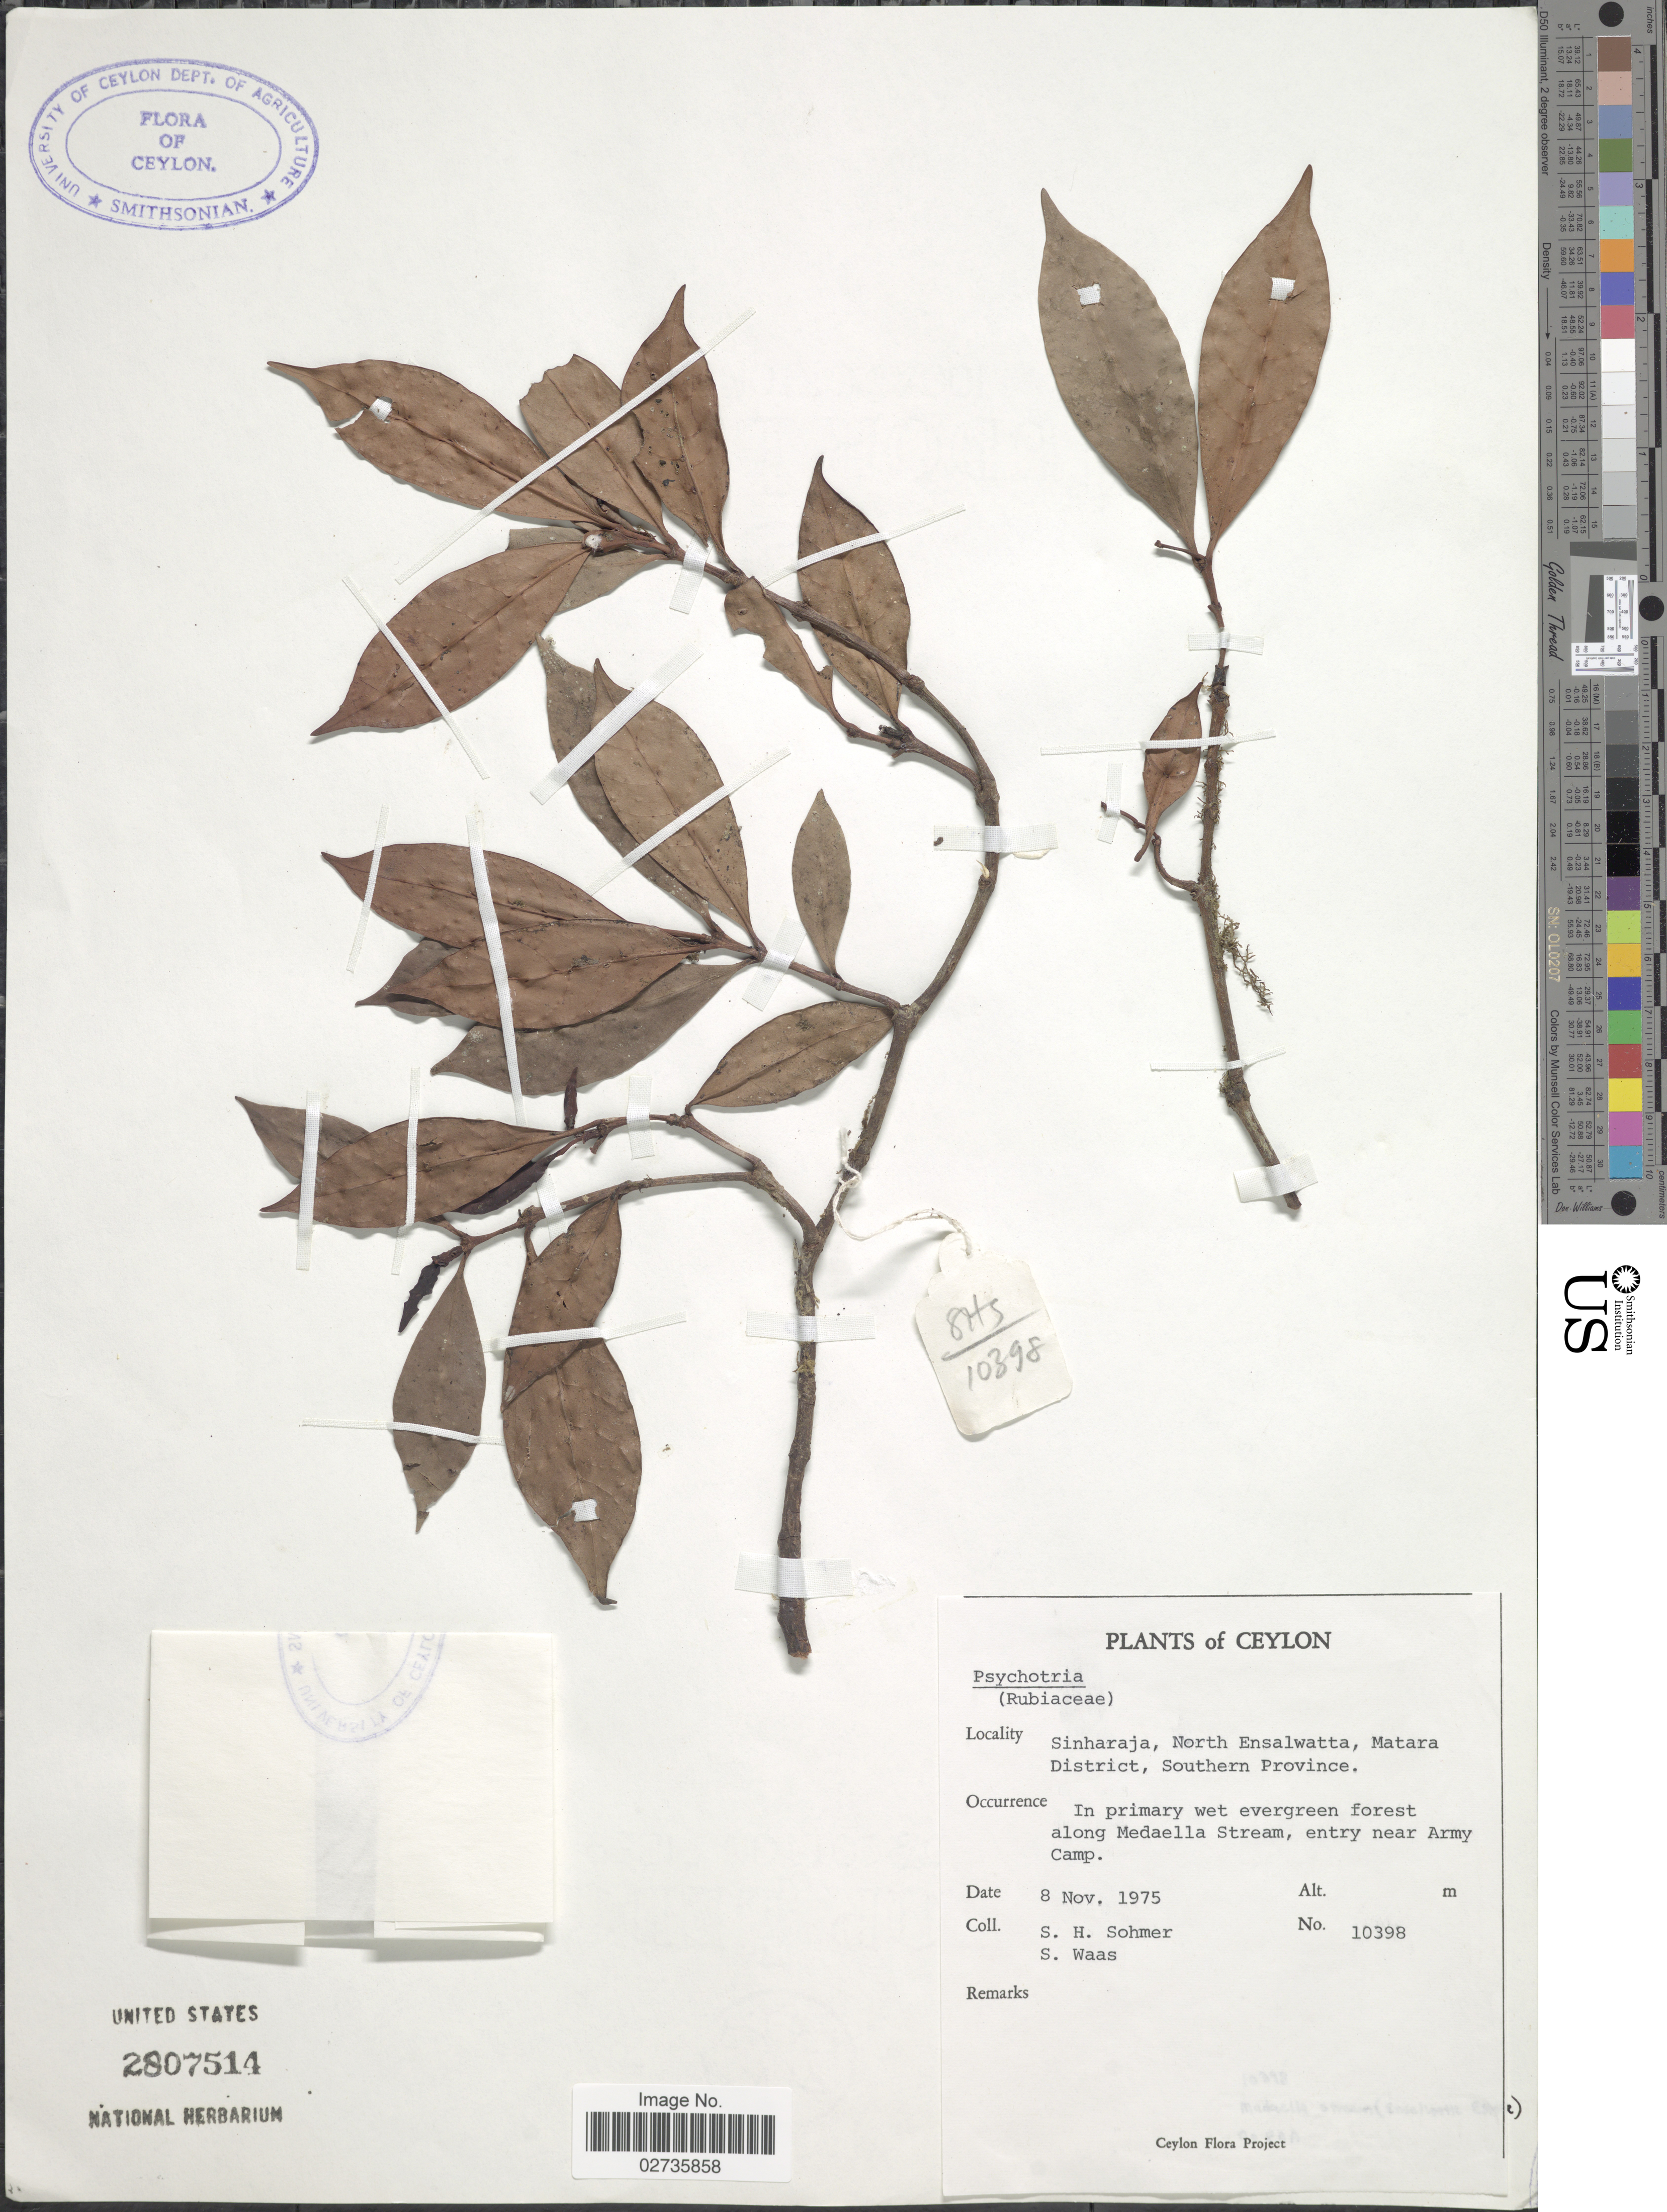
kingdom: Plantae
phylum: Tracheophyta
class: Magnoliopsida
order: Gentianales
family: Rubiaceae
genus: Psychotria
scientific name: Psychotria sp.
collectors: S. H. Sohmer & S. Waas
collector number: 10398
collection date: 1975-11-08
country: Sri Lanka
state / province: Southern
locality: Ceylon, Sinharaja, North Ensalwatta, Matara District; In primary wet evergreen forest along Medaella Stream, entry near Army Camp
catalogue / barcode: US 2807514